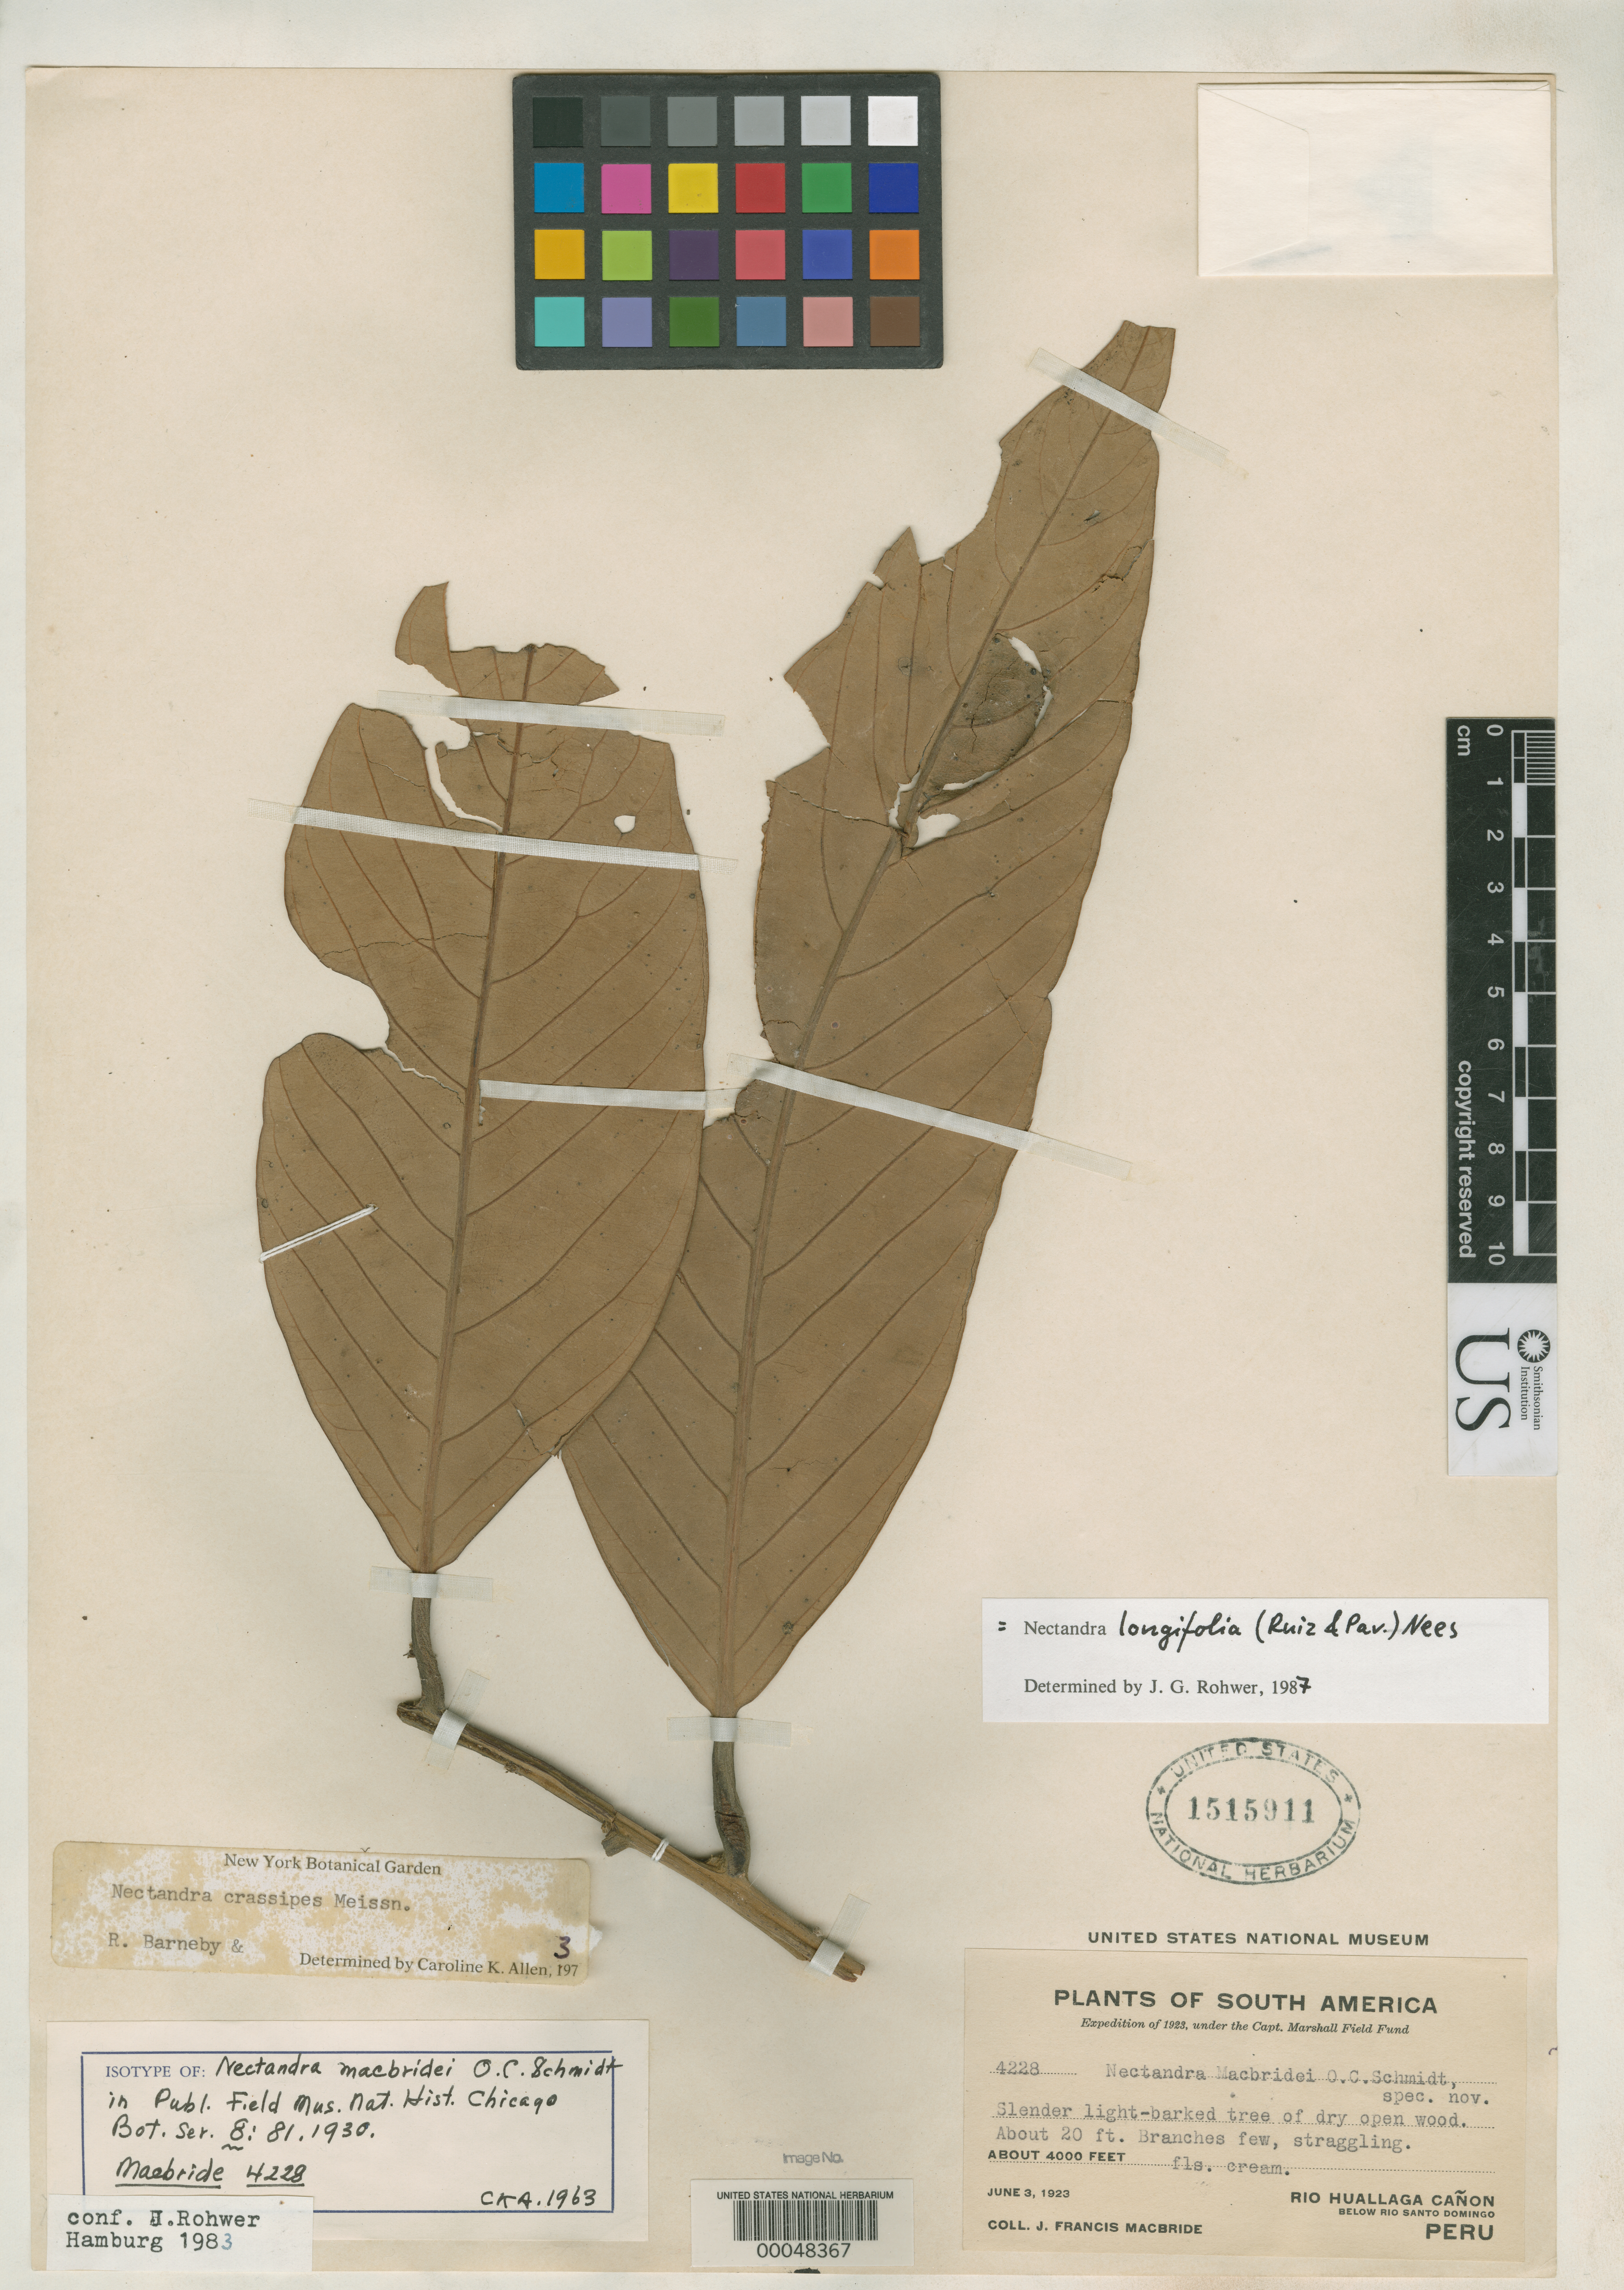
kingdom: Plantae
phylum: Tracheophyta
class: Magnoliopsida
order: Laurales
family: Lauraceae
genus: Nectandra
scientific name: Nectandra macbridei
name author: O.C. Schmidt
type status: Isotype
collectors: J. F. Macbride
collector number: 4228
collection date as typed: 1923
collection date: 1923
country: Peru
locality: Río Huallaga Canyon, Río Santo Domingo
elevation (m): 1219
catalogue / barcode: US 1515911